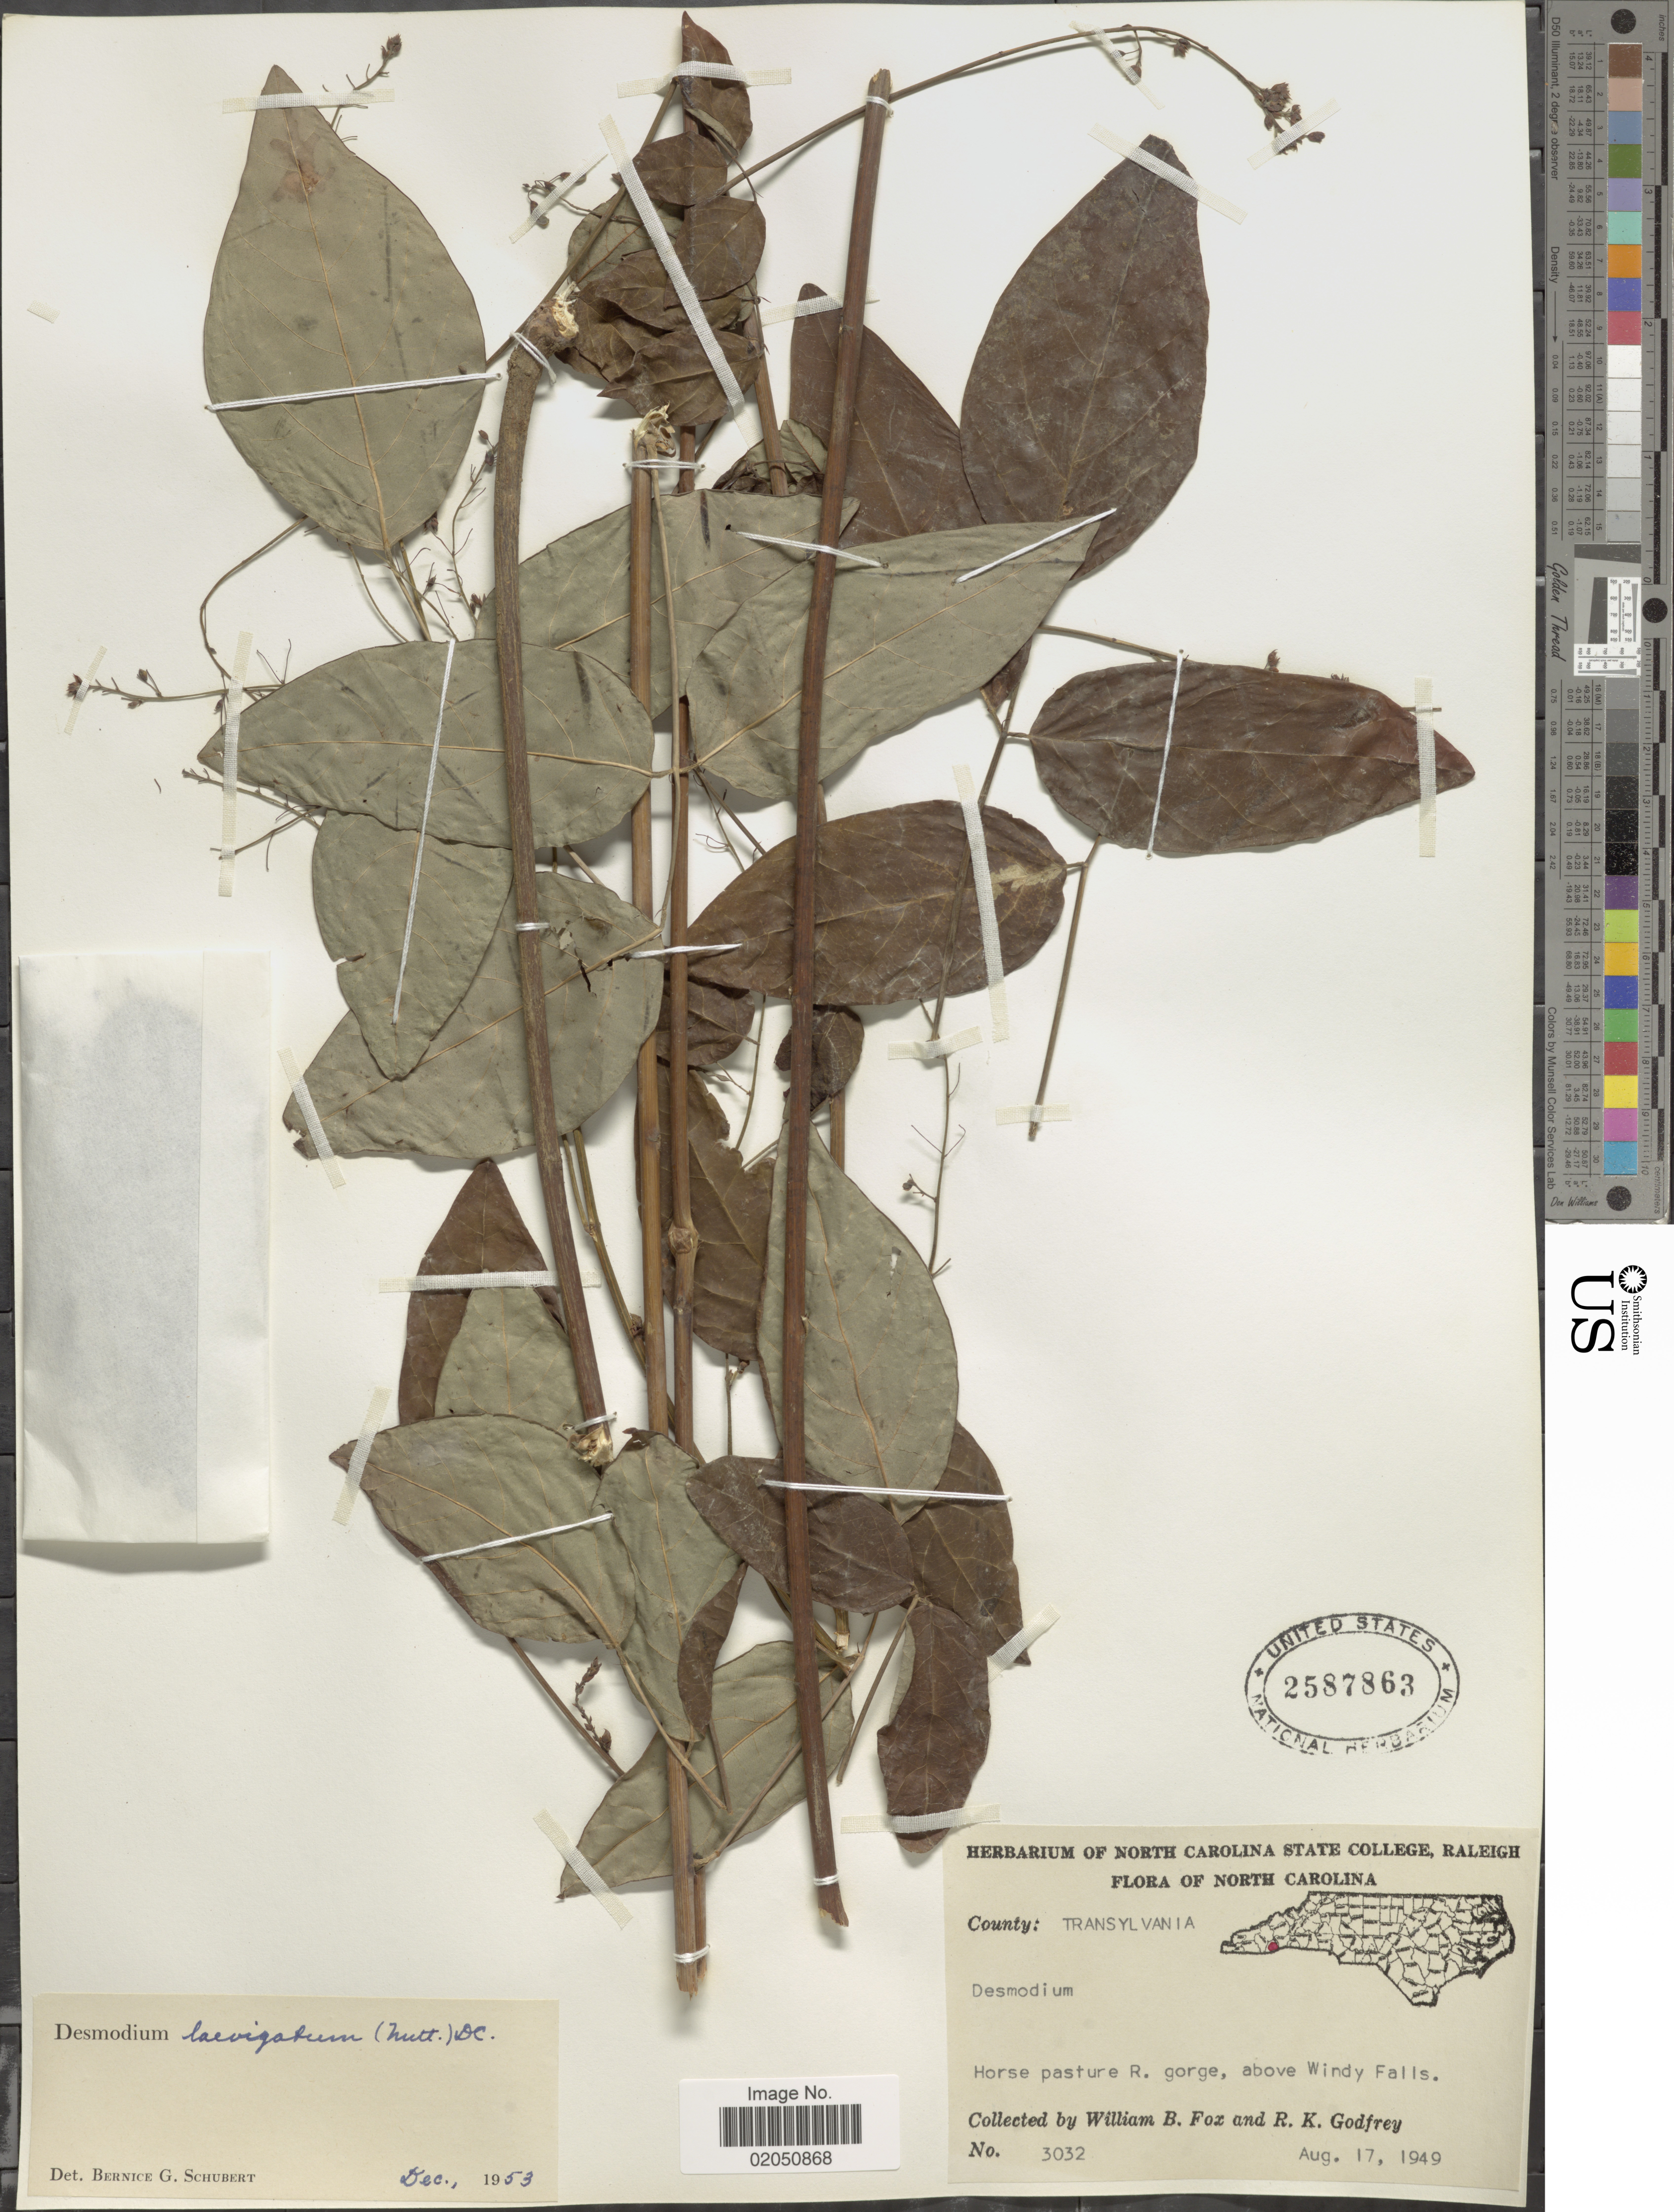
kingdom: Plantae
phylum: Tracheophyta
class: Magnoliopsida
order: Fabales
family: Fabaceae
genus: Desmodium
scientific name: Desmodium laevigatum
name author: (Nutt.) DC.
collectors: W. B. Fox & R. K. Godfrey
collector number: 3032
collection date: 1949-08-17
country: United States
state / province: North Carolina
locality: County: Transylvania, Horse pasture R. gorge, above Windy Falls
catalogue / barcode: US 2587863